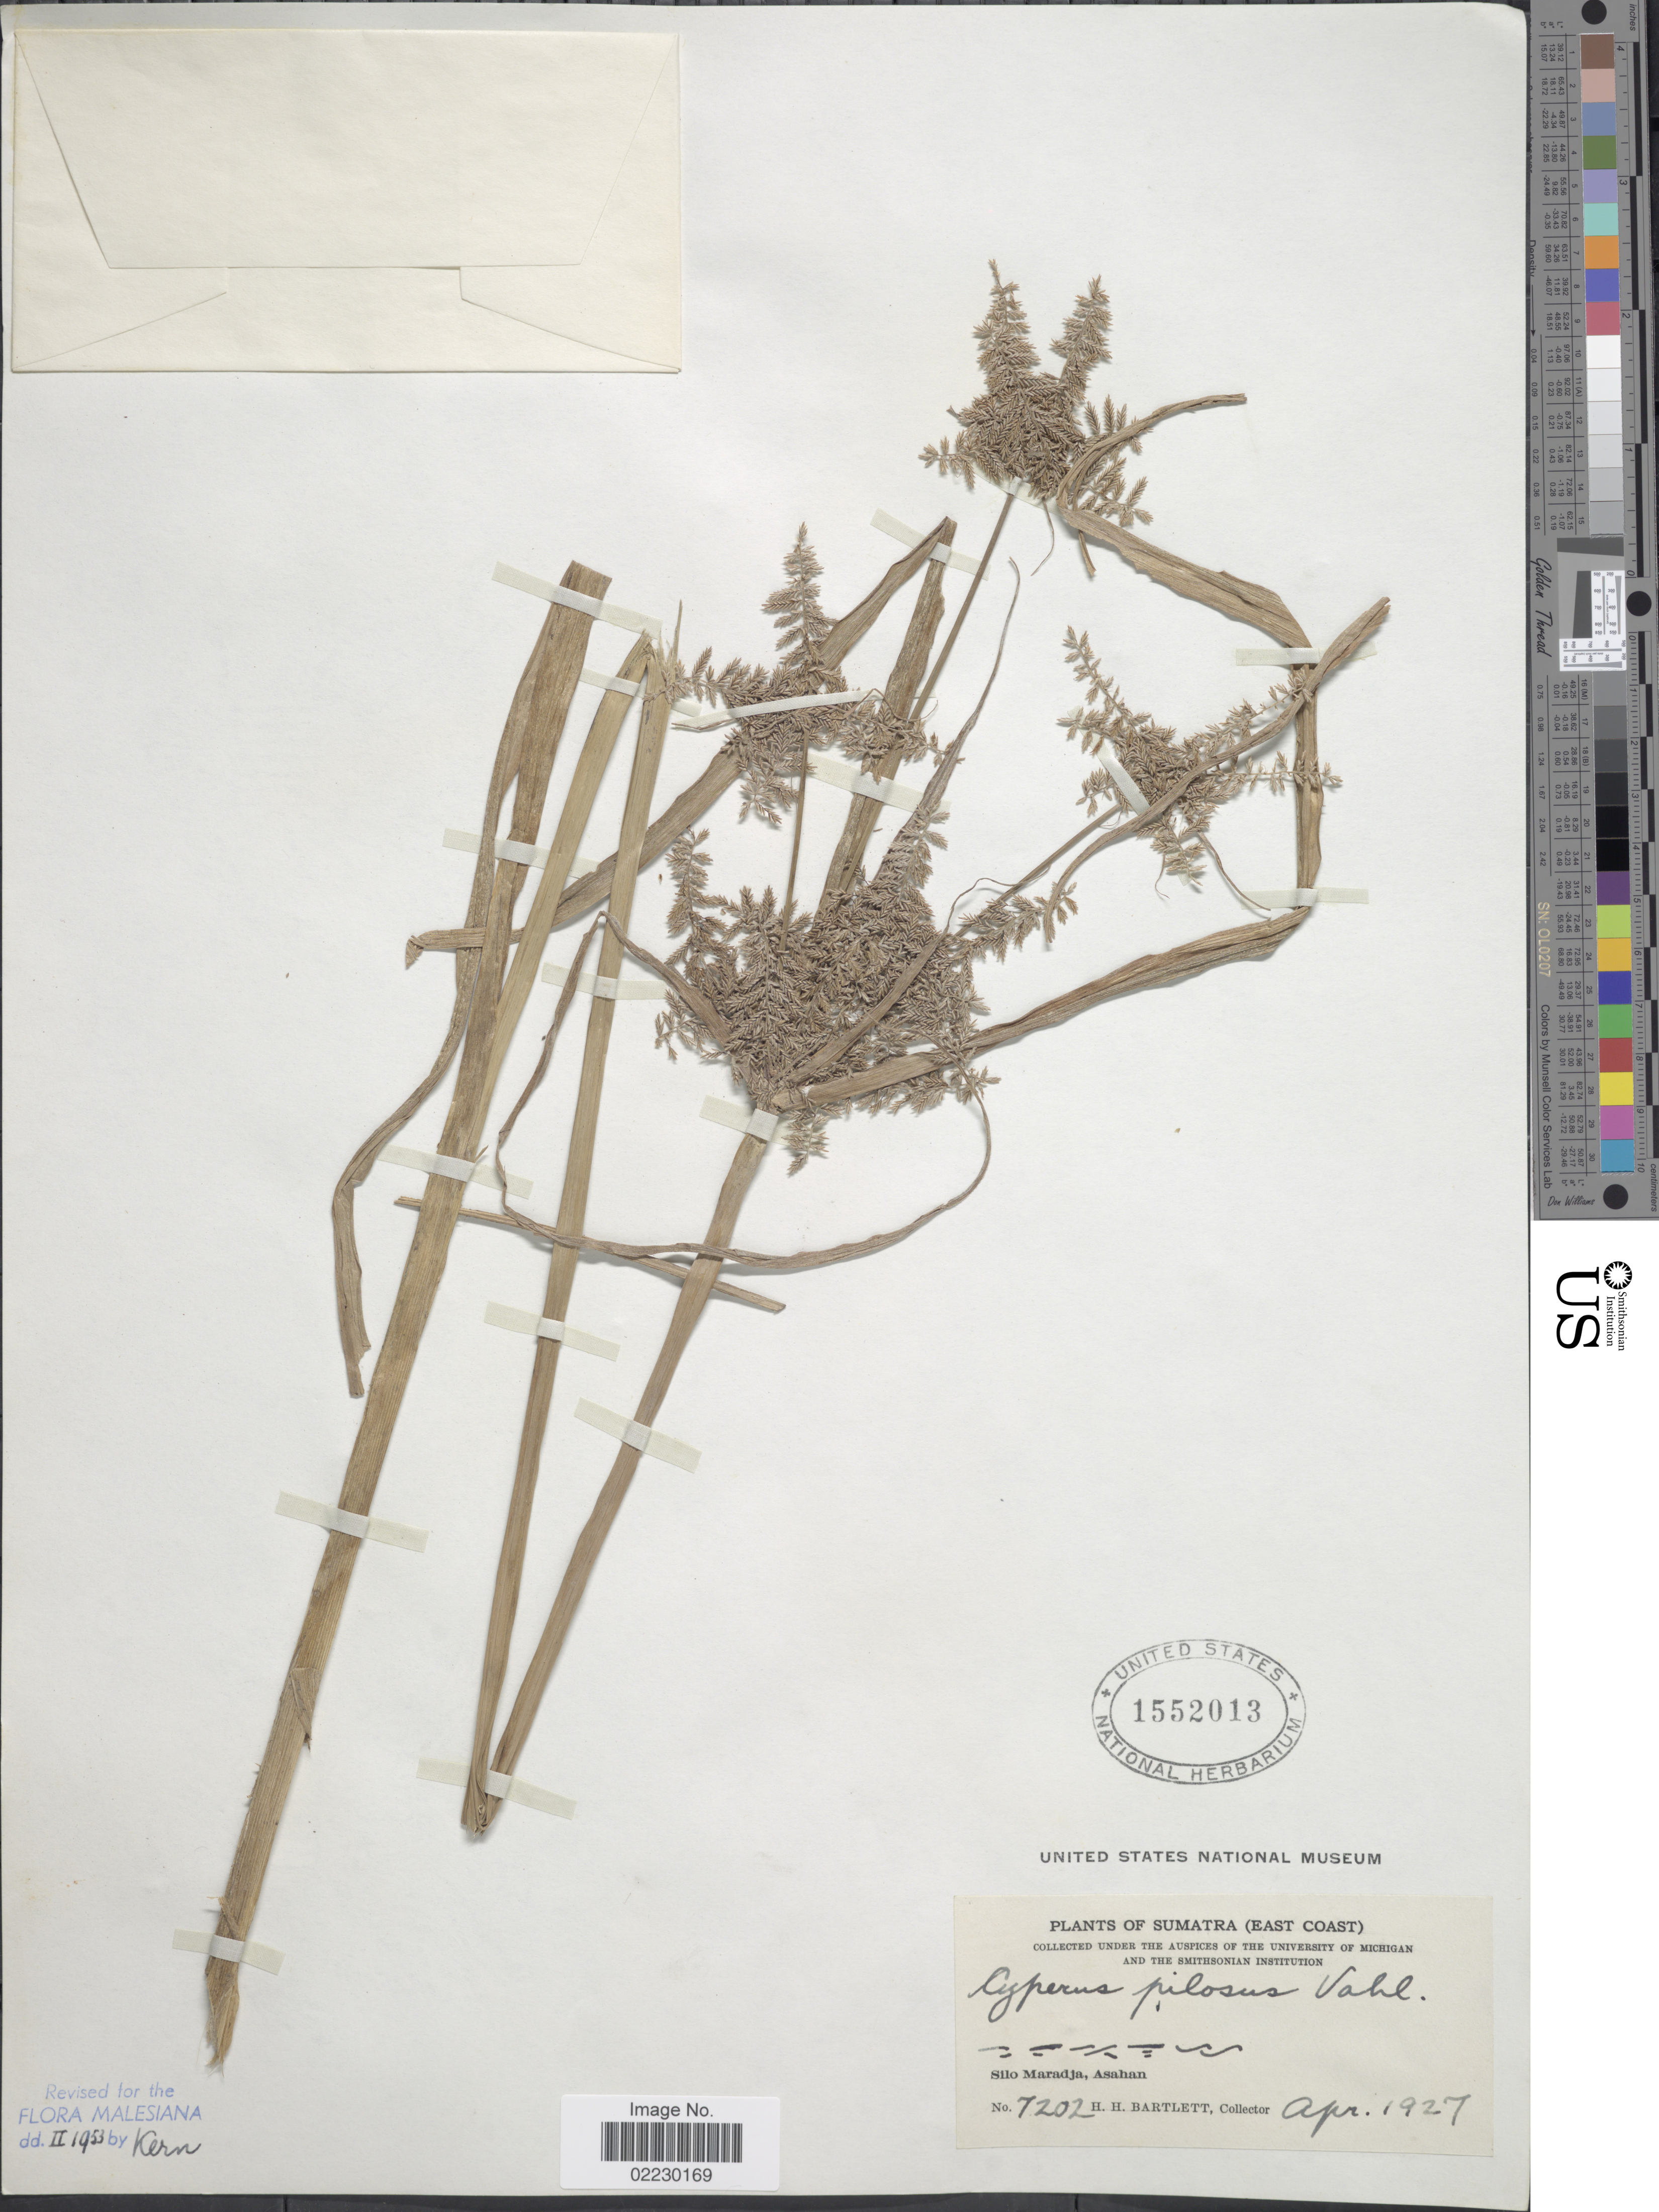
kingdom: Plantae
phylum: Tracheophyta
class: Liliopsida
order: Poales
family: Cyperaceae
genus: Cyperus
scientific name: Cyperus pilosus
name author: Vahl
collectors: H. H. Bartlett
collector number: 7202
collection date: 1927-04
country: Indonesia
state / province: Sumatra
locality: Sumatra (East Coast), Silo Maradja, Asahan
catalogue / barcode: US 1552013